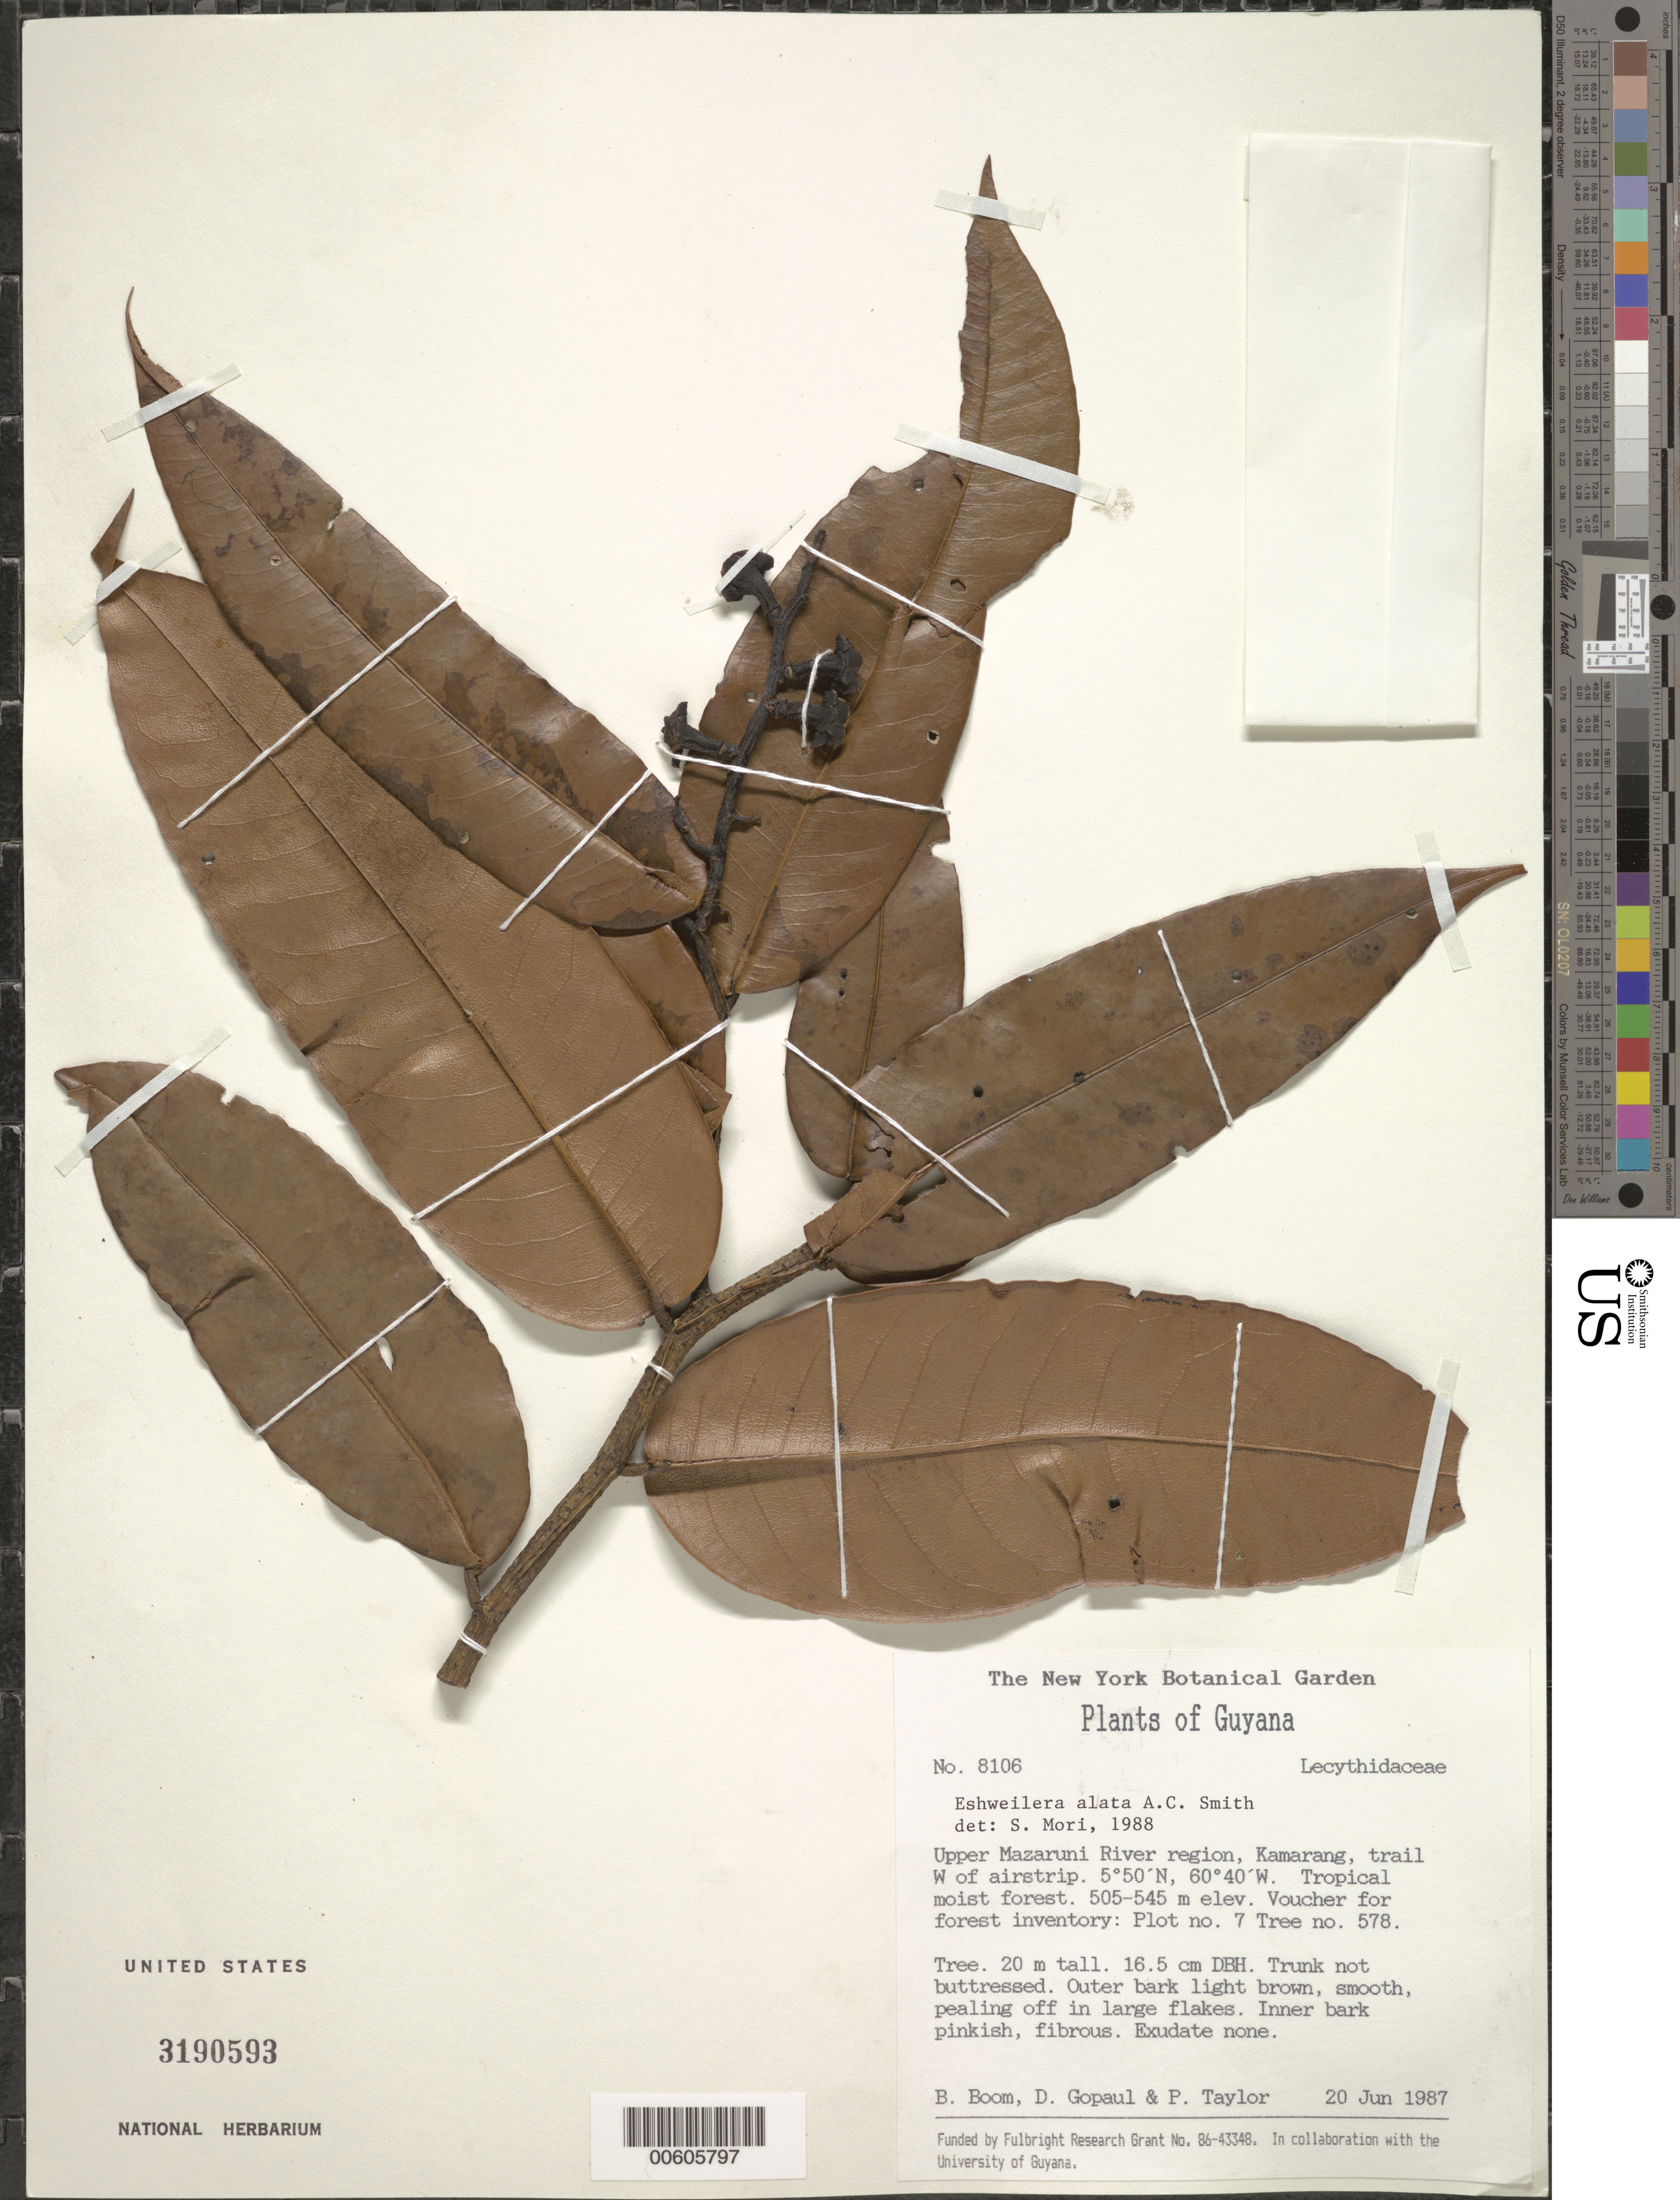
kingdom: Plantae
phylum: Tracheophyta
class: Magnoliopsida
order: Ericales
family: Lecythidaceae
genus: Eschweilera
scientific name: Eschweilera alata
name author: A.C. Sm.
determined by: Mori, Scott A.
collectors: B. M. Boom, D. Gopaul & P. Taylor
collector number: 8106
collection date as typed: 20-Jun-87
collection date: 1987-06-20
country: Guyana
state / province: Cuyuni-Mazaruni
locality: Kamarang, upper Mazaruni R., trail W of airstrip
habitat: Tropical moist forest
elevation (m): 505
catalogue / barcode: US 3190593